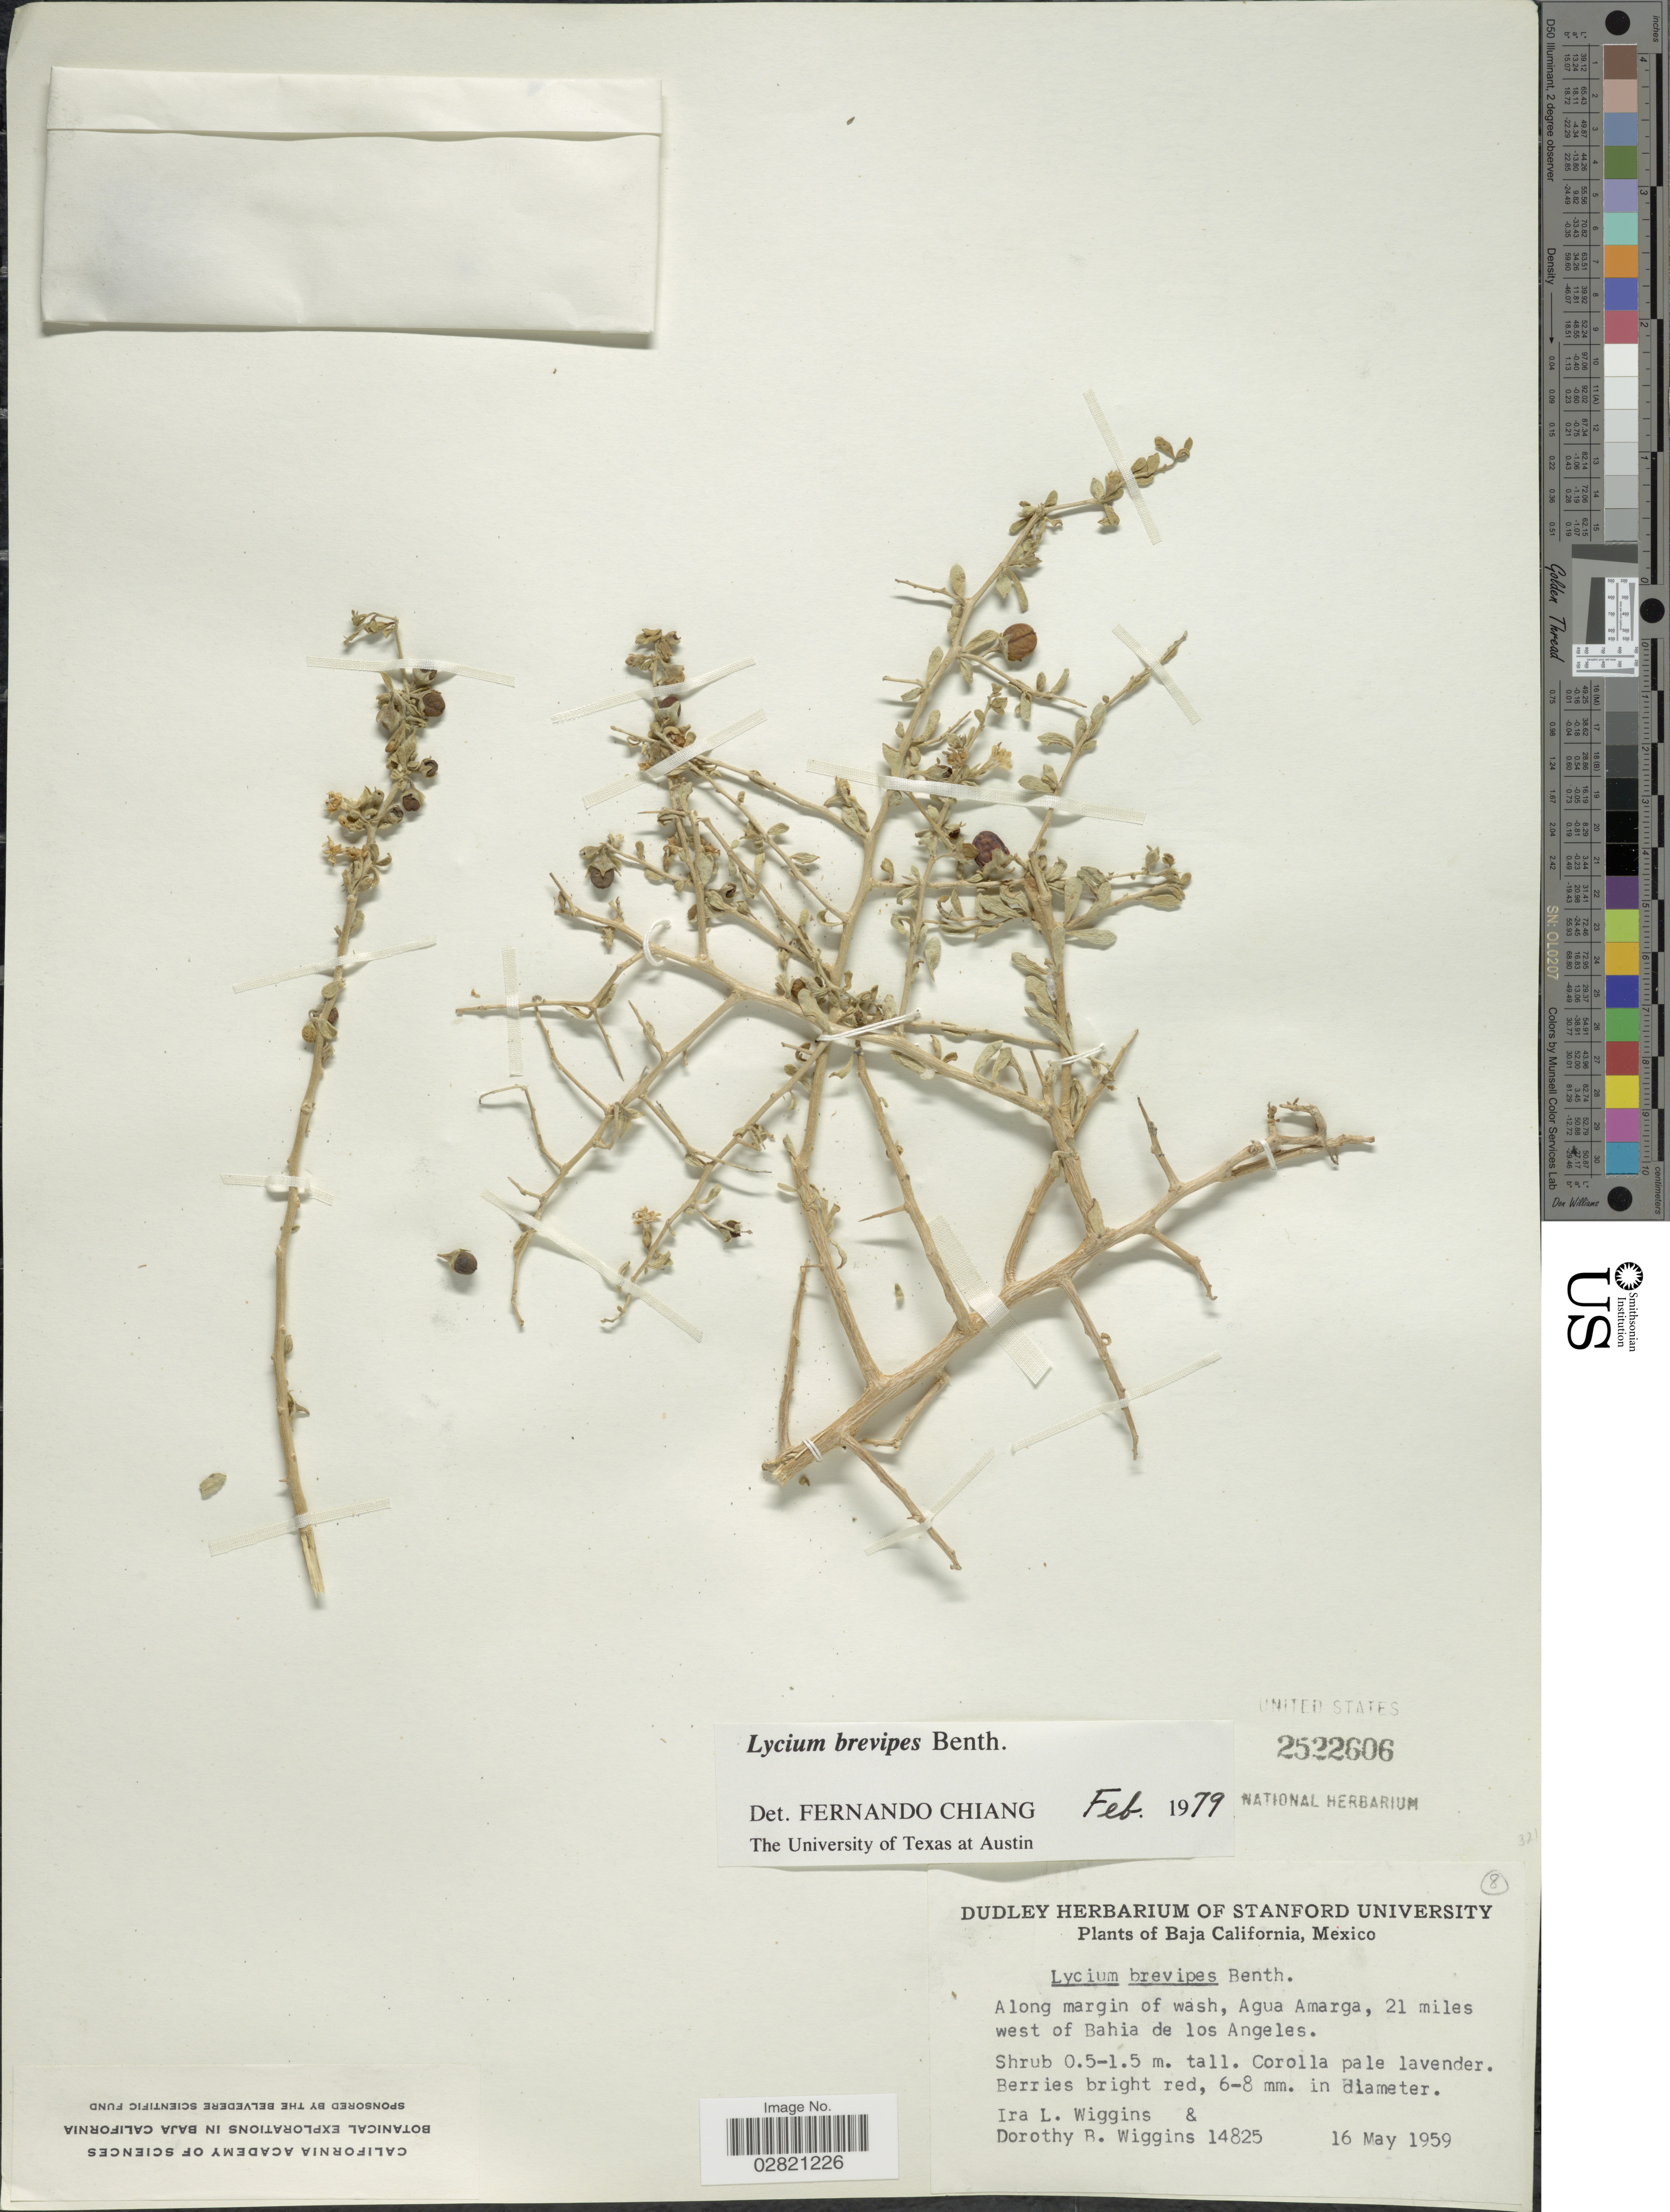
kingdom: Plantae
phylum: Tracheophyta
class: Magnoliopsida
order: Solanales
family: Solanaceae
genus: Lycium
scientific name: Lycium brevipes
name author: Benth.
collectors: I. L. Wiggins & D. B. Wiggins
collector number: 14825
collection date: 1959-05-16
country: Mexico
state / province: Baja California Sur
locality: Along margin of wash, Agua Amarga, 21 miles west of Bahia de los Angeles.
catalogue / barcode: US 2522606